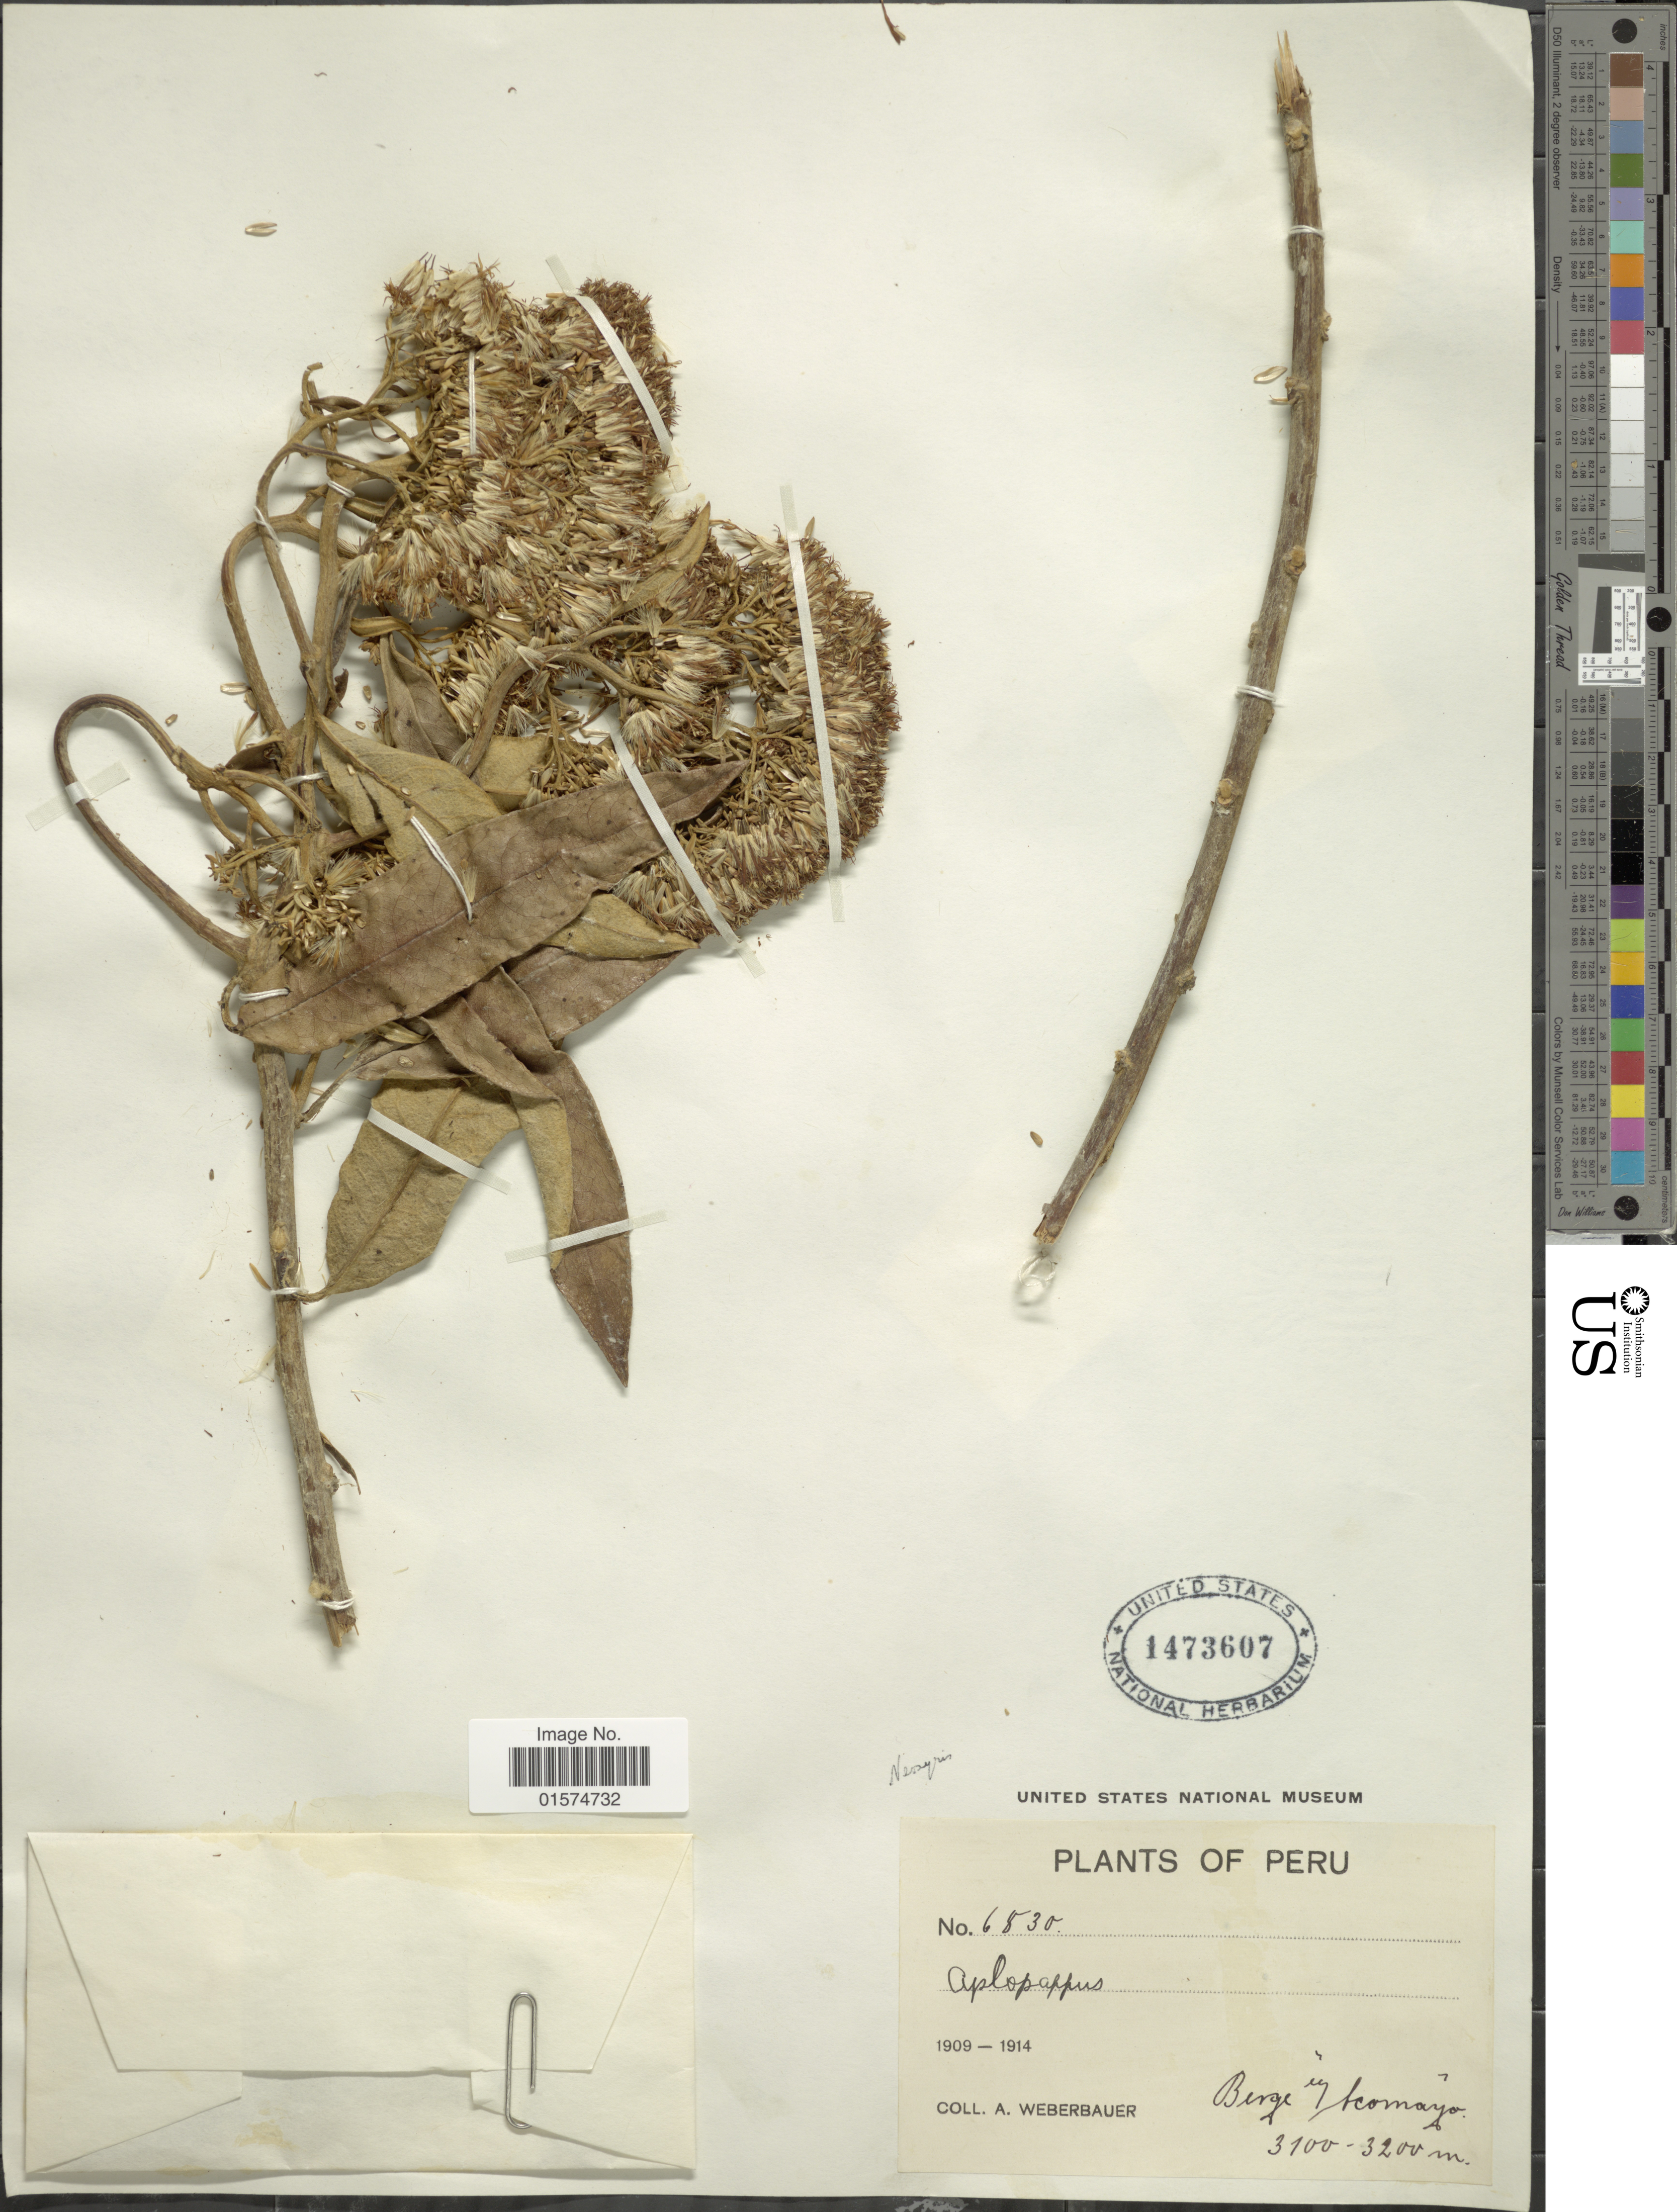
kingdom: Plantae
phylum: Tracheophyta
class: Magnoliopsida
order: Asterales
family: Asteraceae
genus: Llerasia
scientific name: Llerasia sp.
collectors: A. Weberbauer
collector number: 6830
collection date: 1909/1914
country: Peru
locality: Berge in Acomayo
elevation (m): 3100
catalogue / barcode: US 1473607